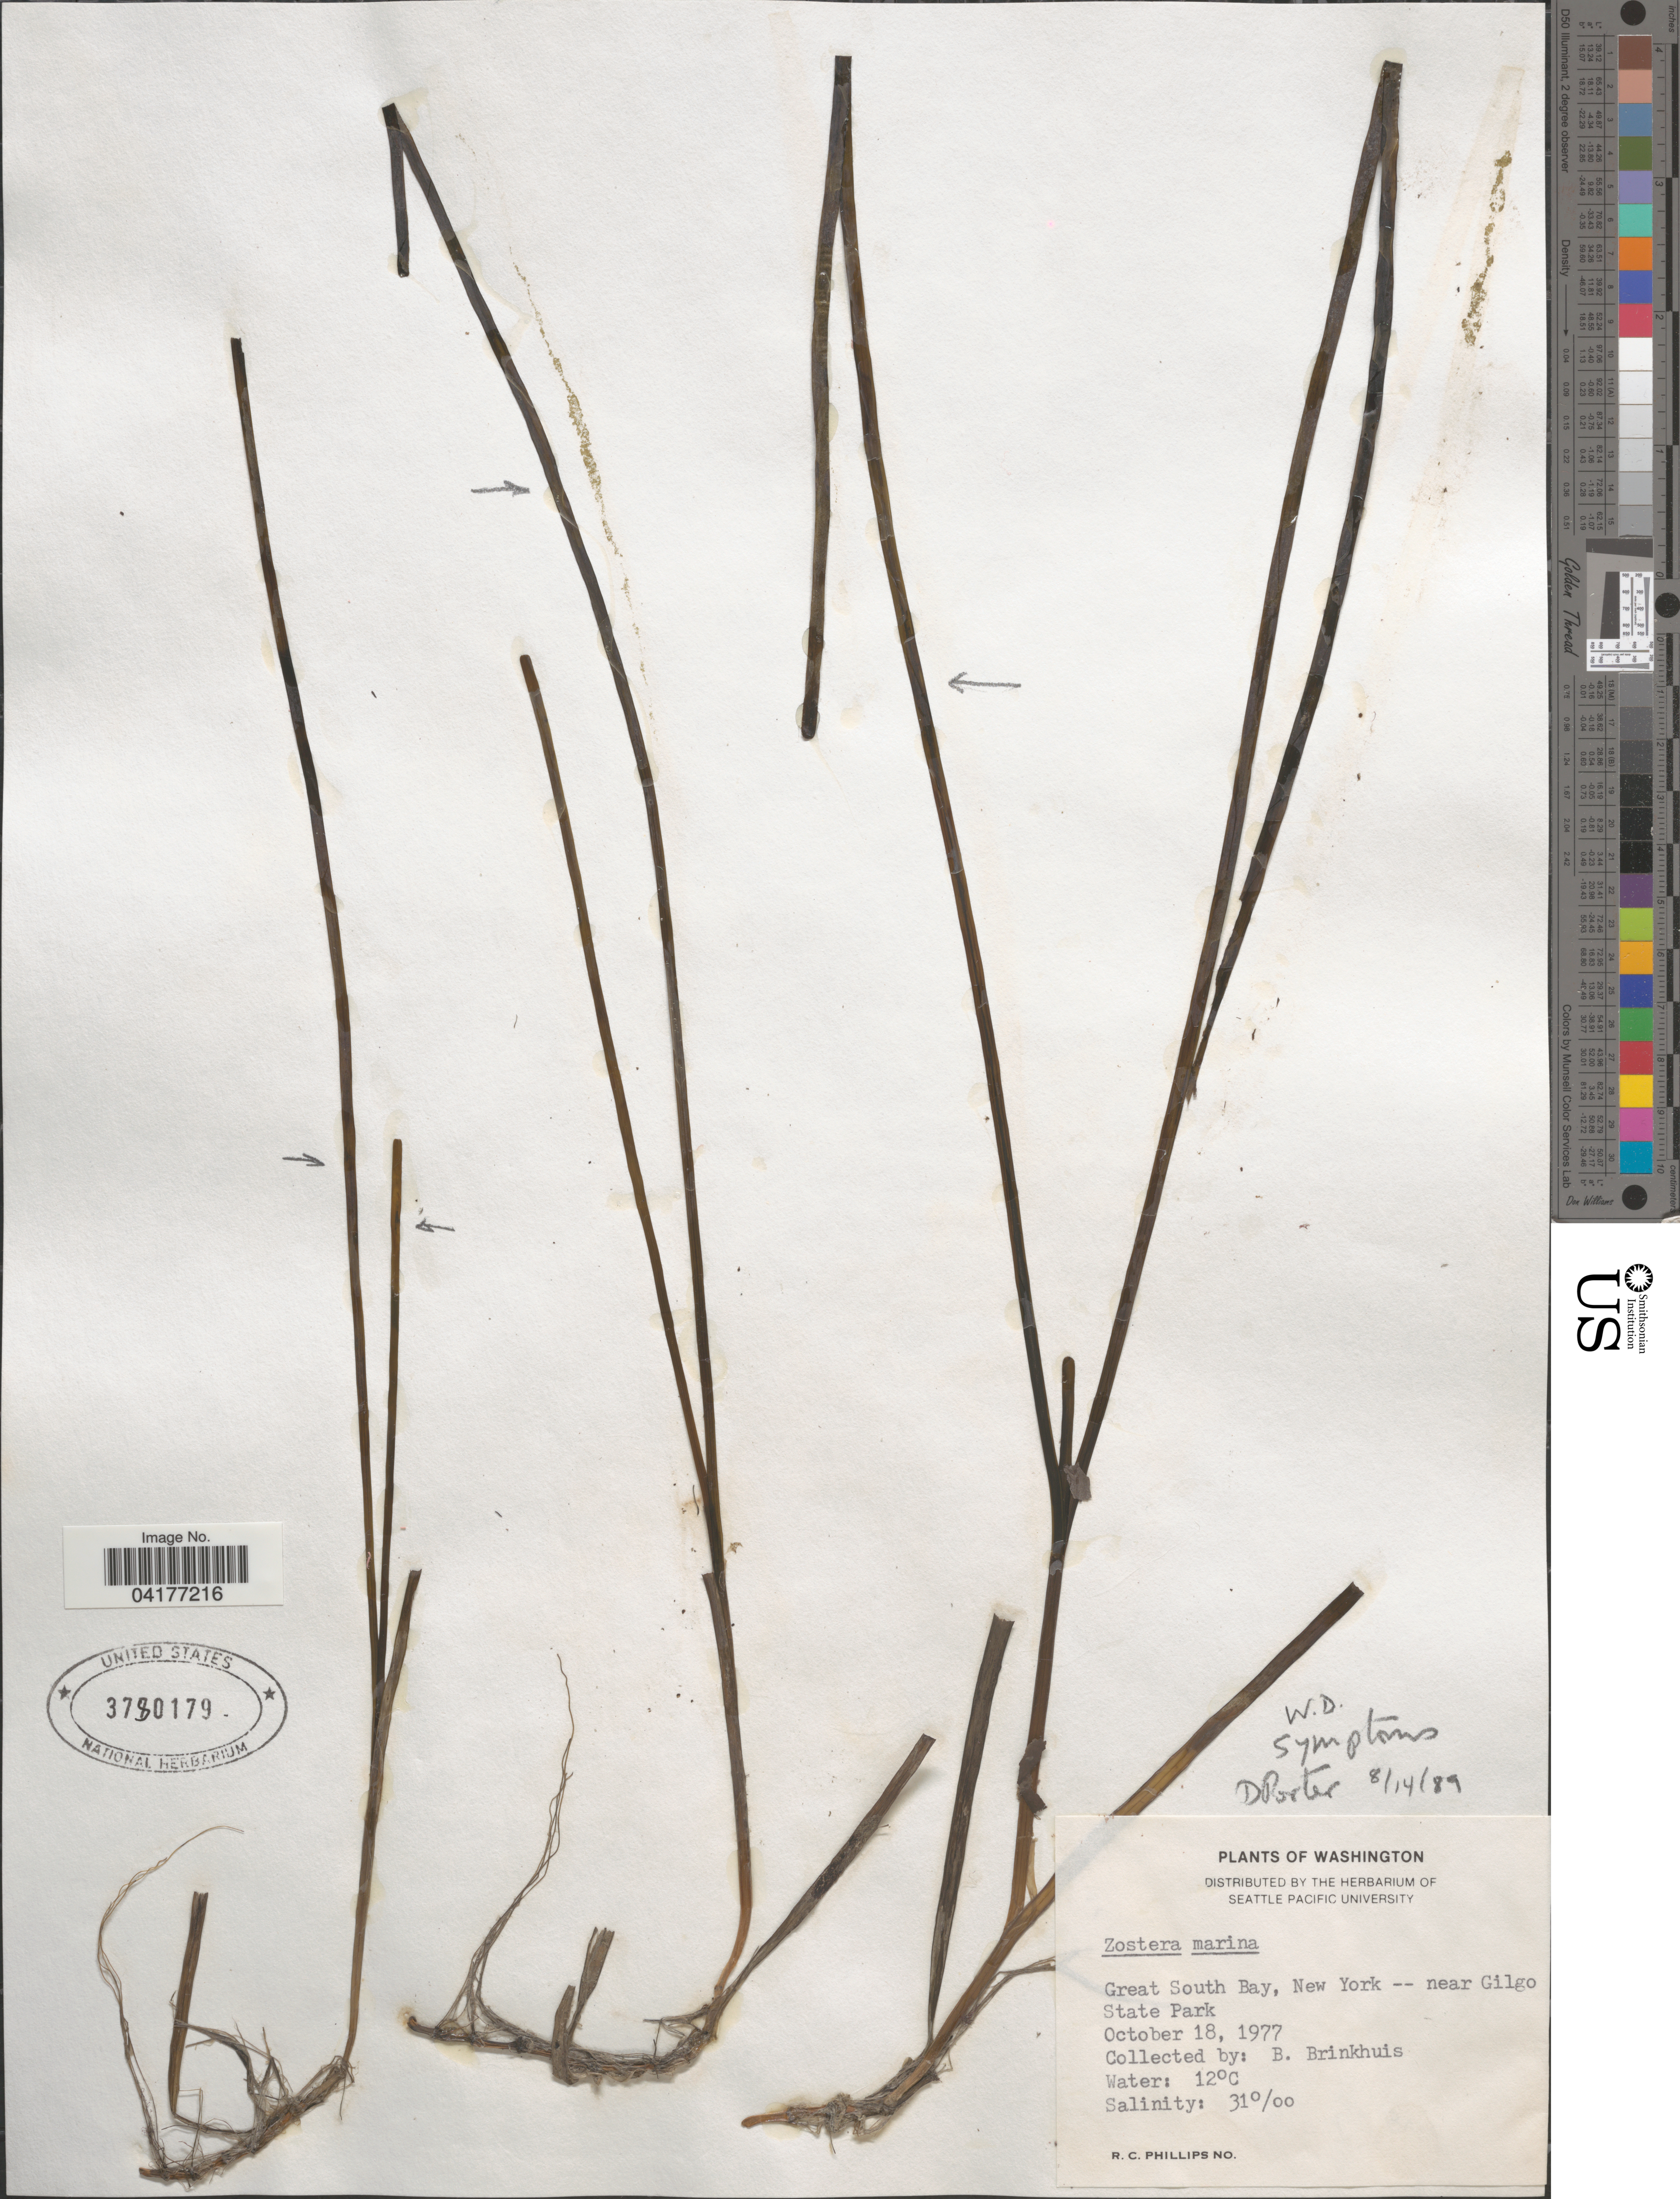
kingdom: Plantae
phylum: Tracheophyta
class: Liliopsida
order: Alismatales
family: Zosteraceae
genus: Zostera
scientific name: Zostera marina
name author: L.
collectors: B. Brinkhuis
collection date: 1977-10-18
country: United States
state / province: New York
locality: Great South Bay -- near Gilgo State Park.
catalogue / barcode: US 3780179